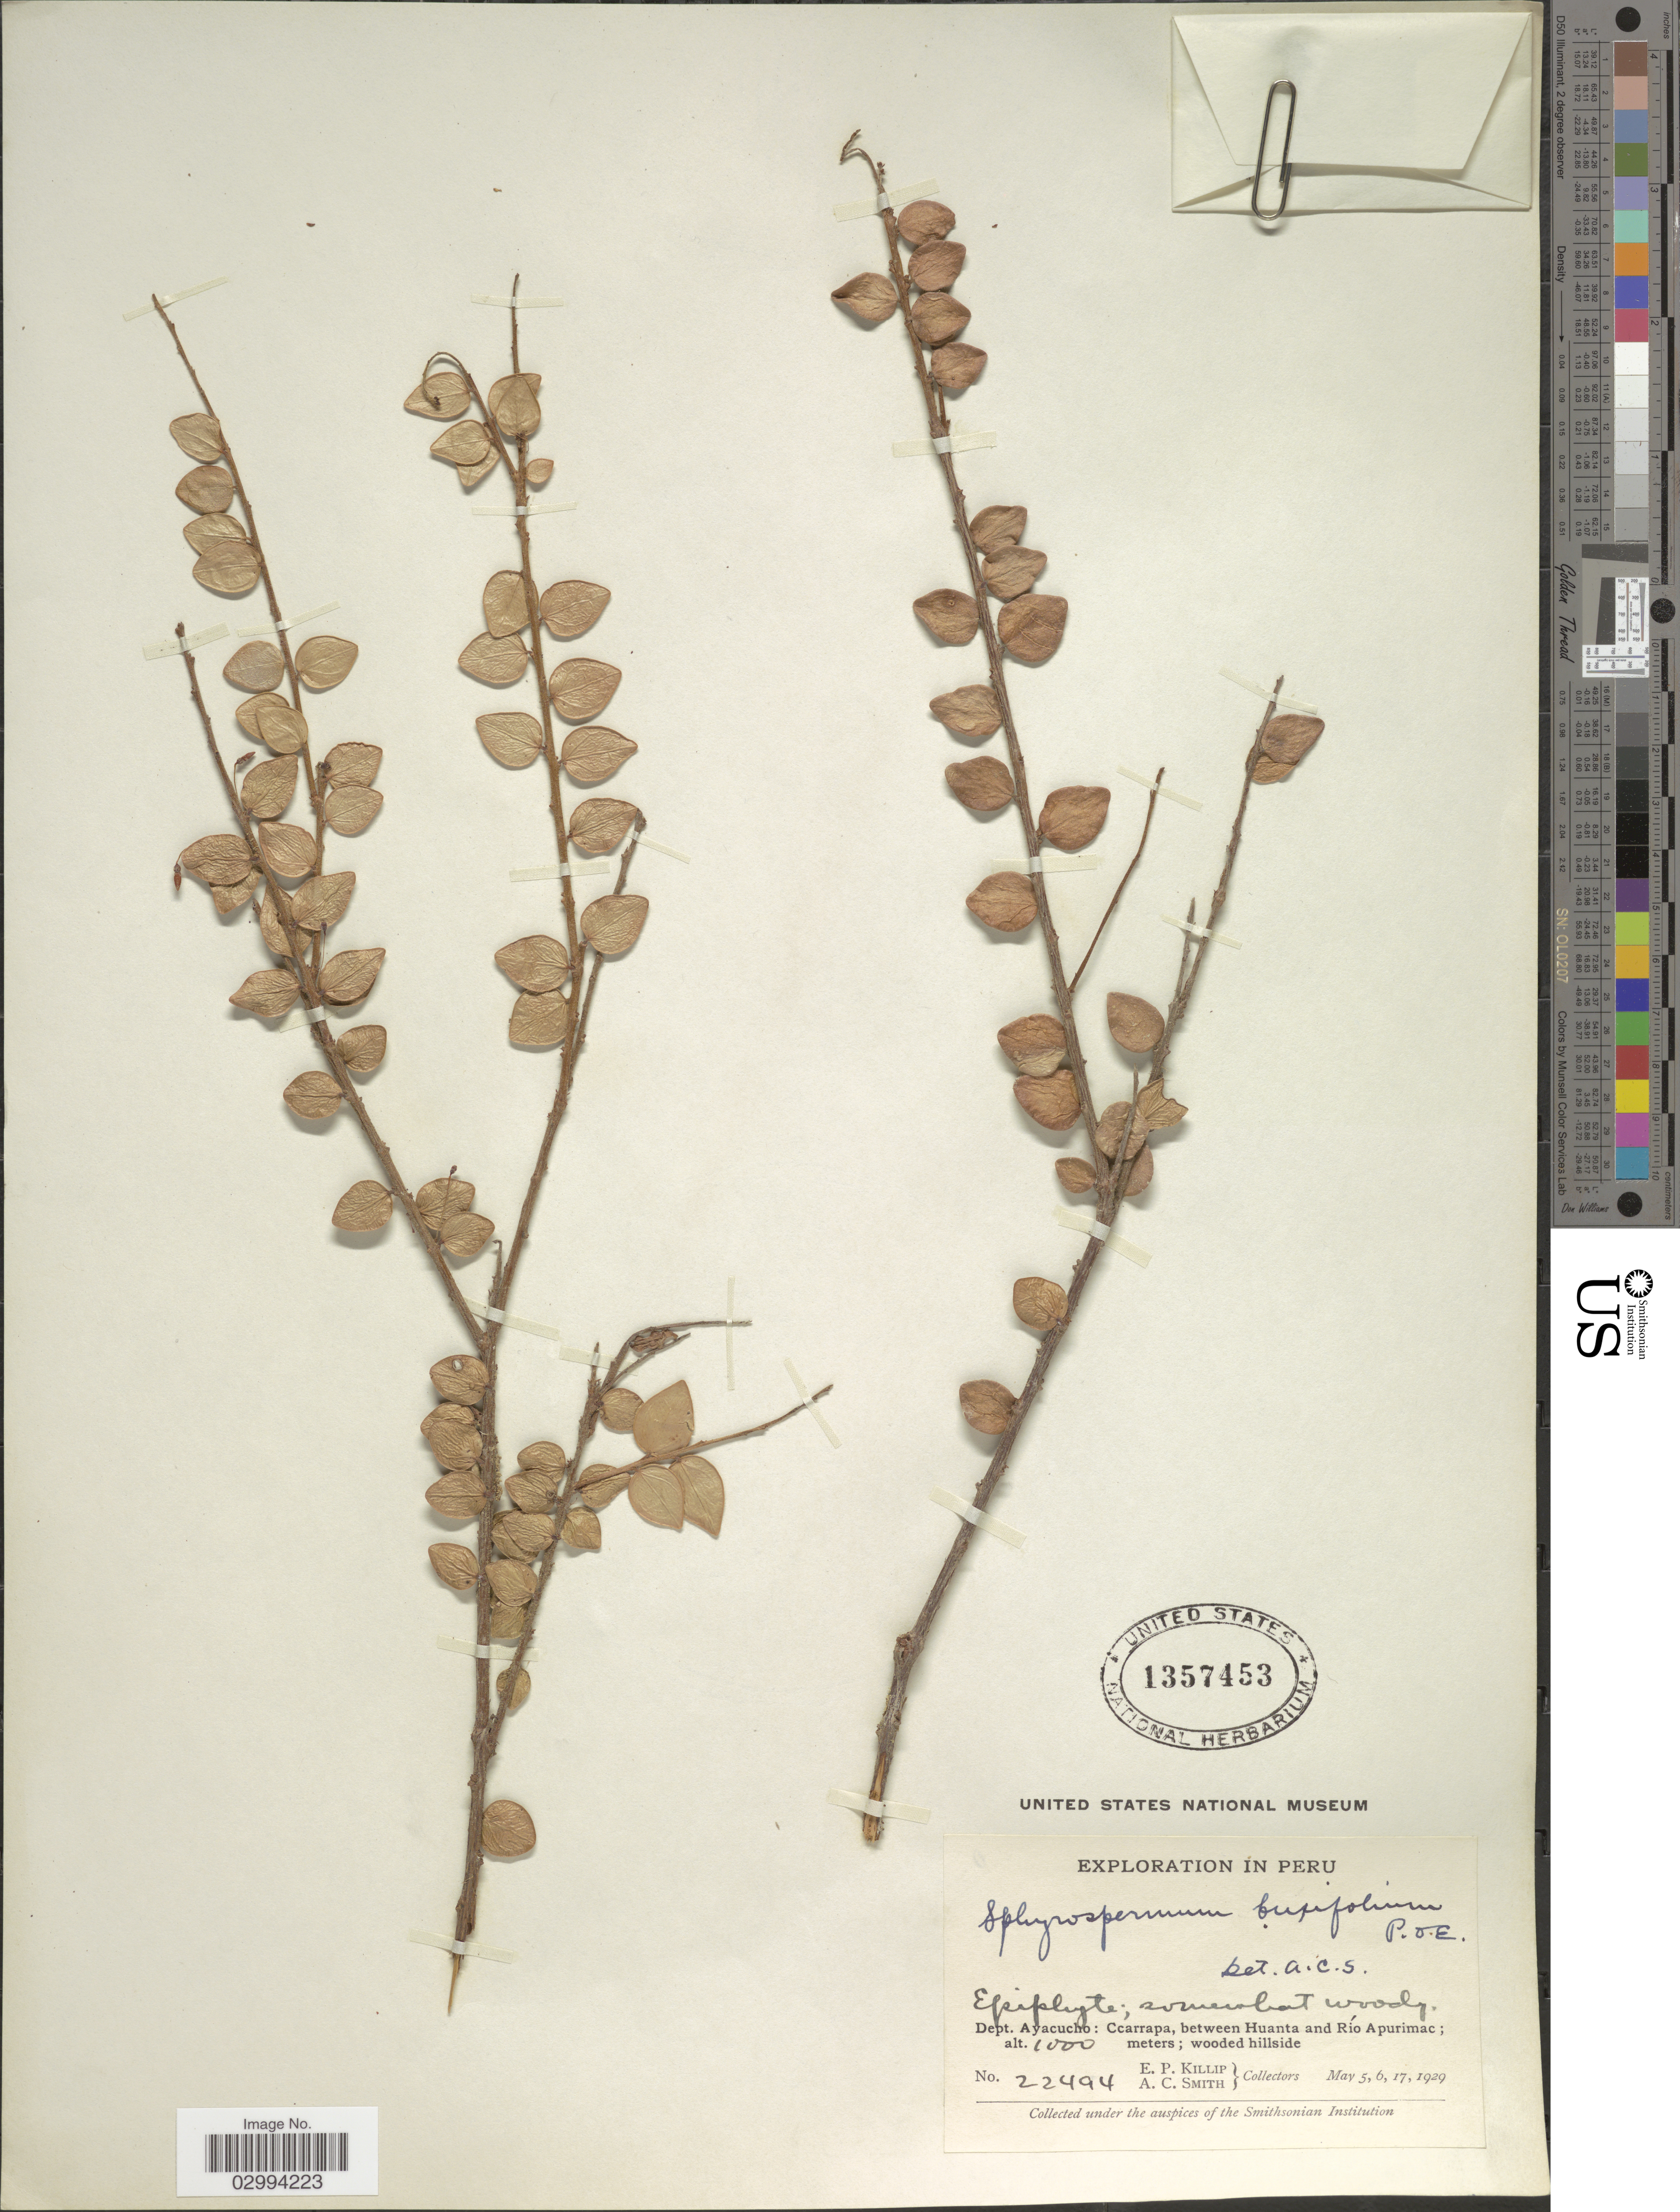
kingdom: Plantae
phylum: Tracheophyta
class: Magnoliopsida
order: Ericales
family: Ericaceae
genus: Sphyrospermum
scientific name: Sphyrospermum buxifolium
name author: Poepp. & Endl.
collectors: E. P. Killip & A. C. Smith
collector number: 22494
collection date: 1929-05-05/1929-05-17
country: Peru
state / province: Ayacucho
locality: Dept. Ayacucho: Ccarrapa, between Huanta and Río Apurimac.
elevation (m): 1000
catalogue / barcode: US 1357453